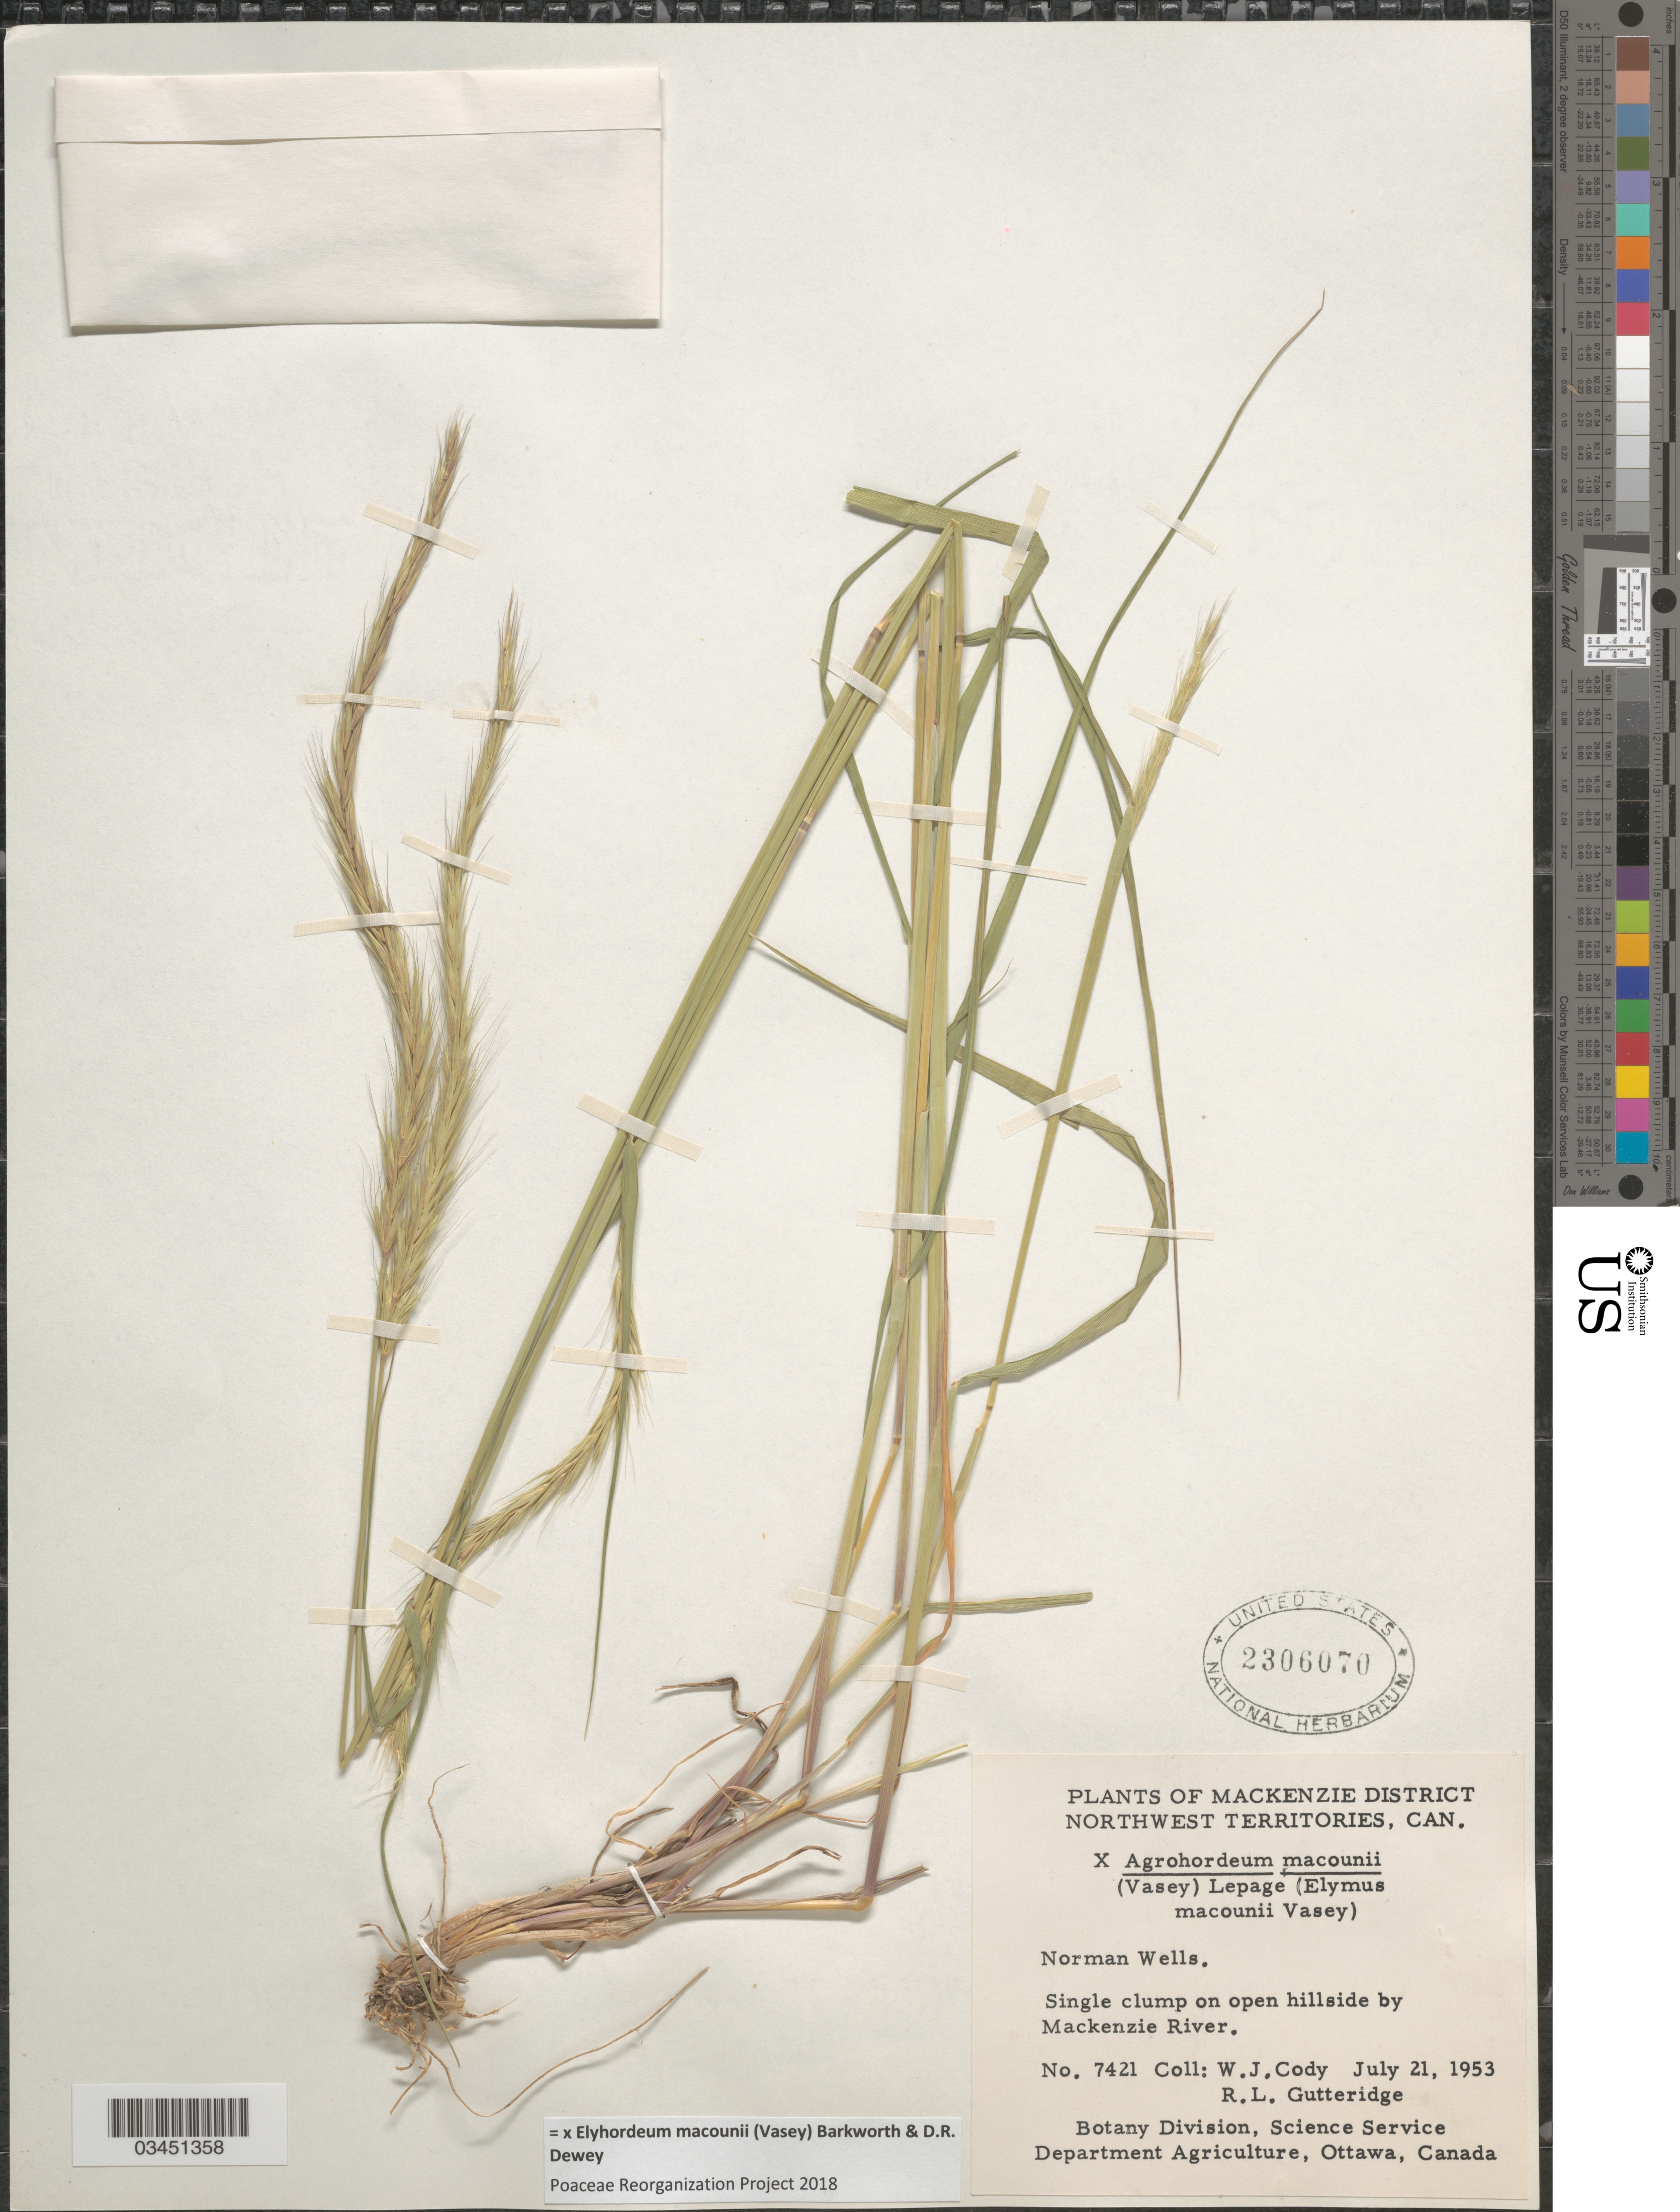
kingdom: Plantae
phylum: Tracheophyta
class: Liliopsida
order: Poales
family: Poaceae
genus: Elyhordeum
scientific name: x Elyhordeum macounii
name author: (Vasey) Barkworth & Dewey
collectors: W. Cody & R. Gutteridge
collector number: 7421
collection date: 1953-07-21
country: Canada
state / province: Northwest Territories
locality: Mackenzie District. Norman Wells. On open hillside by Mackenzie River.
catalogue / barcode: US 2306070